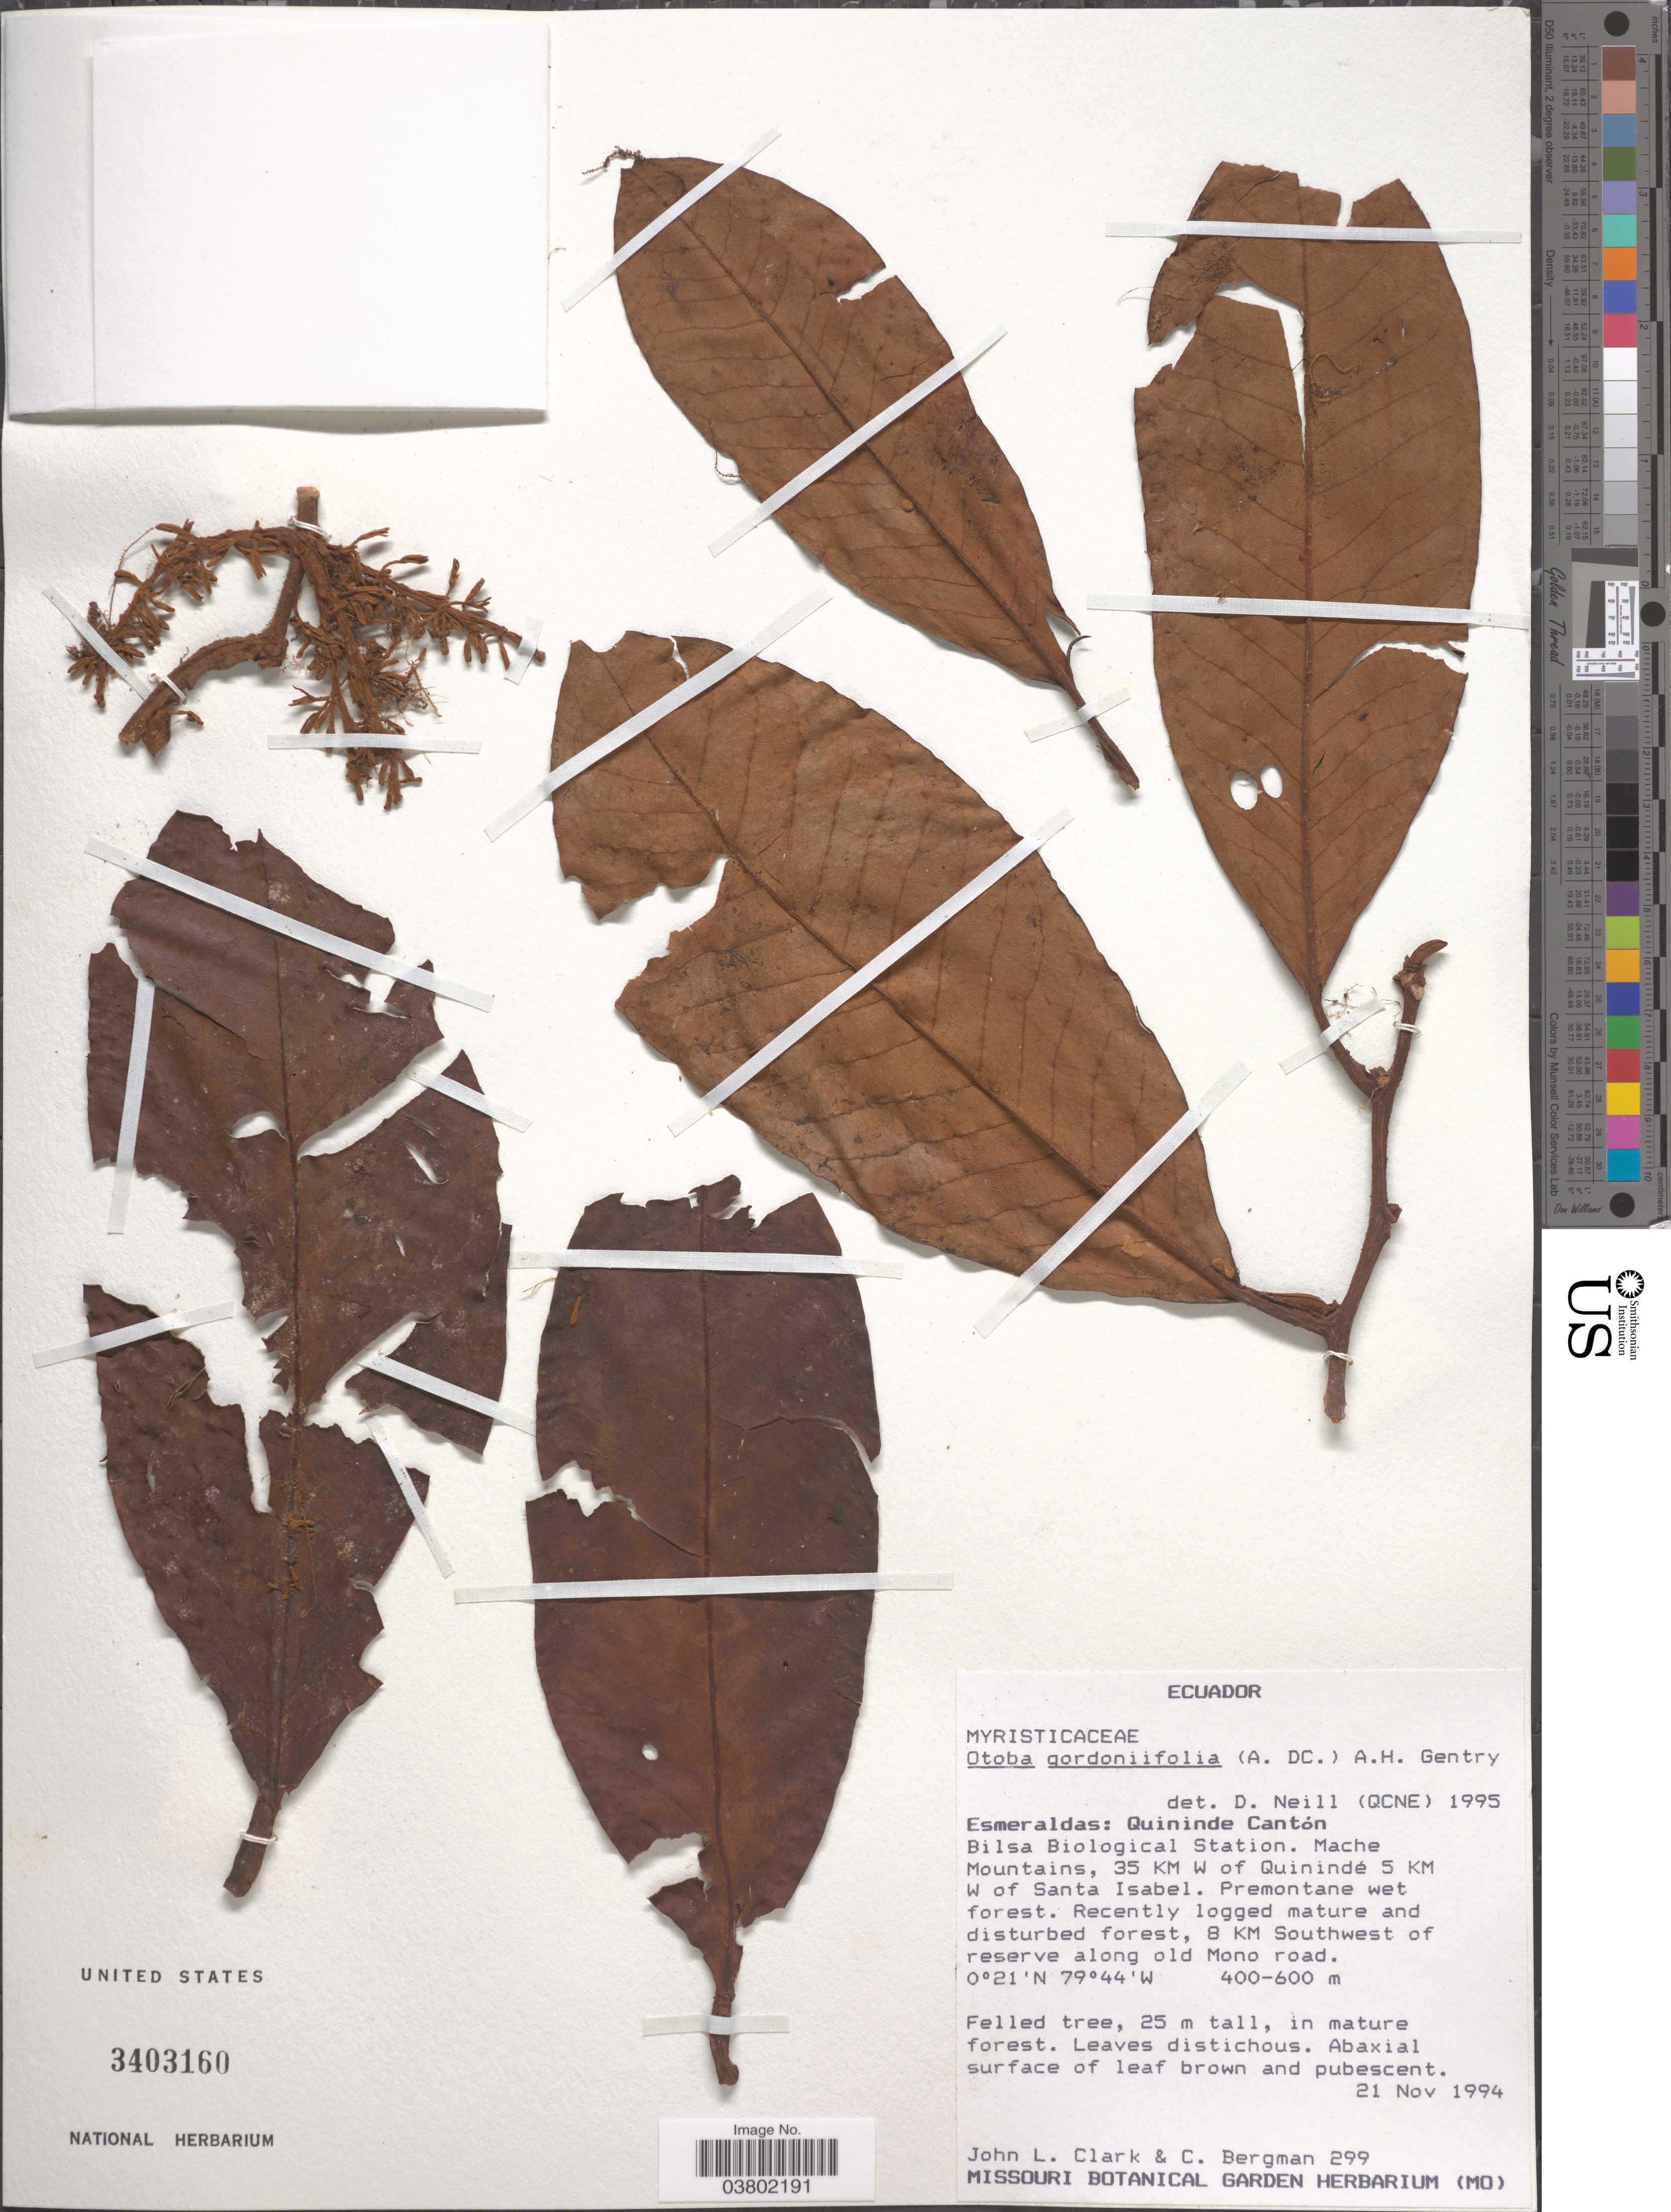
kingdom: Plantae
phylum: Tracheophyta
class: Magnoliopsida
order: Magnoliales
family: Myristicaceae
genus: Myristica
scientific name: Myristica philippensis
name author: Lam.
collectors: J. L. Clark & C. Bergman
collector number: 299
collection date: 1994-11-21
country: Ecuador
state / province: Esmeraldas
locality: Quininde Cantón. Bilsa Biological Station. Mache Mountains, 35 KM W of Quinindé 5 KM W of Santa Isabel. 8 KM Southwest of reserve along old Mono road.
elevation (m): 400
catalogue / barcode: US 3403160